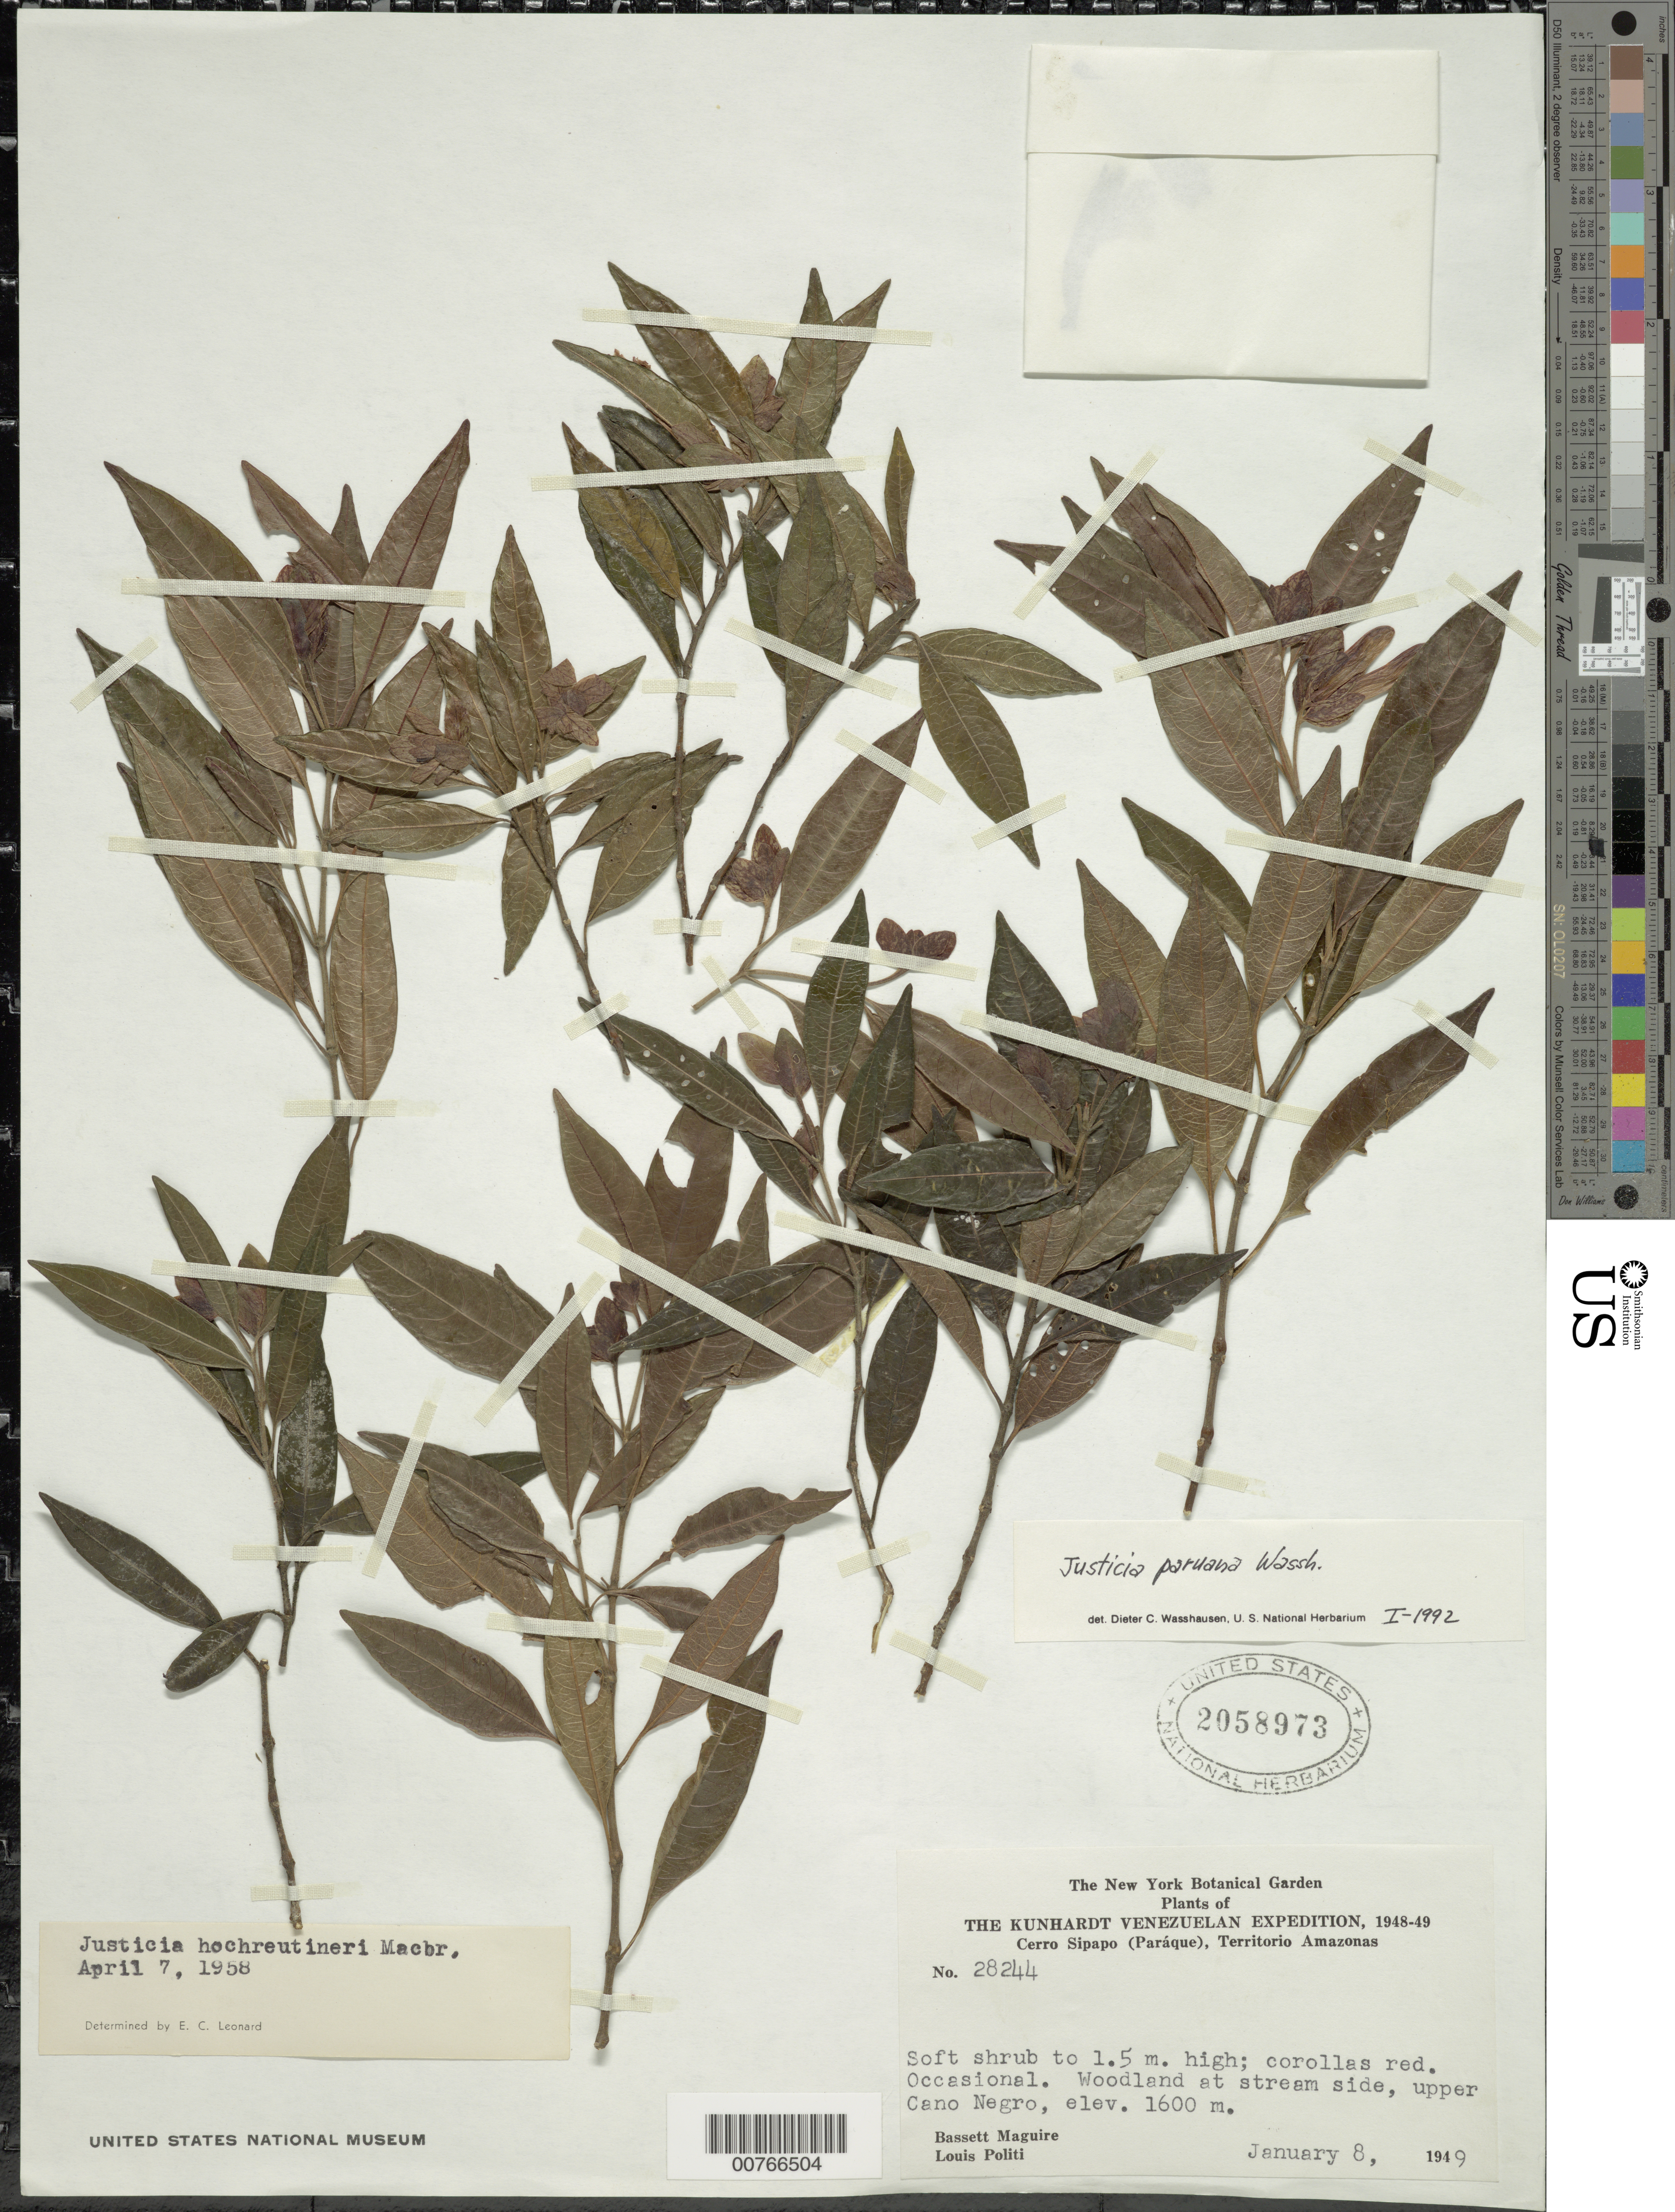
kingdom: Plantae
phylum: Tracheophyta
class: Magnoliopsida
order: Lamiales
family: Acanthaceae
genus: Justicia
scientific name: Justicia paruana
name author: Wassh.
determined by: Wasshausen, Dieter C., (BOT), Smithsonian Institution - National Museum of Natural History (UNITED STATES)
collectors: B. Maguire & L. Politi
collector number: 28244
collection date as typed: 8-Jan-49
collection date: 1949-01-08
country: Venezuela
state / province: Amazonas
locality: Cerro Sipapo (Paráque), upper Caño Negro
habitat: Woodland at streamside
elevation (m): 1600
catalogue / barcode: US 2058973